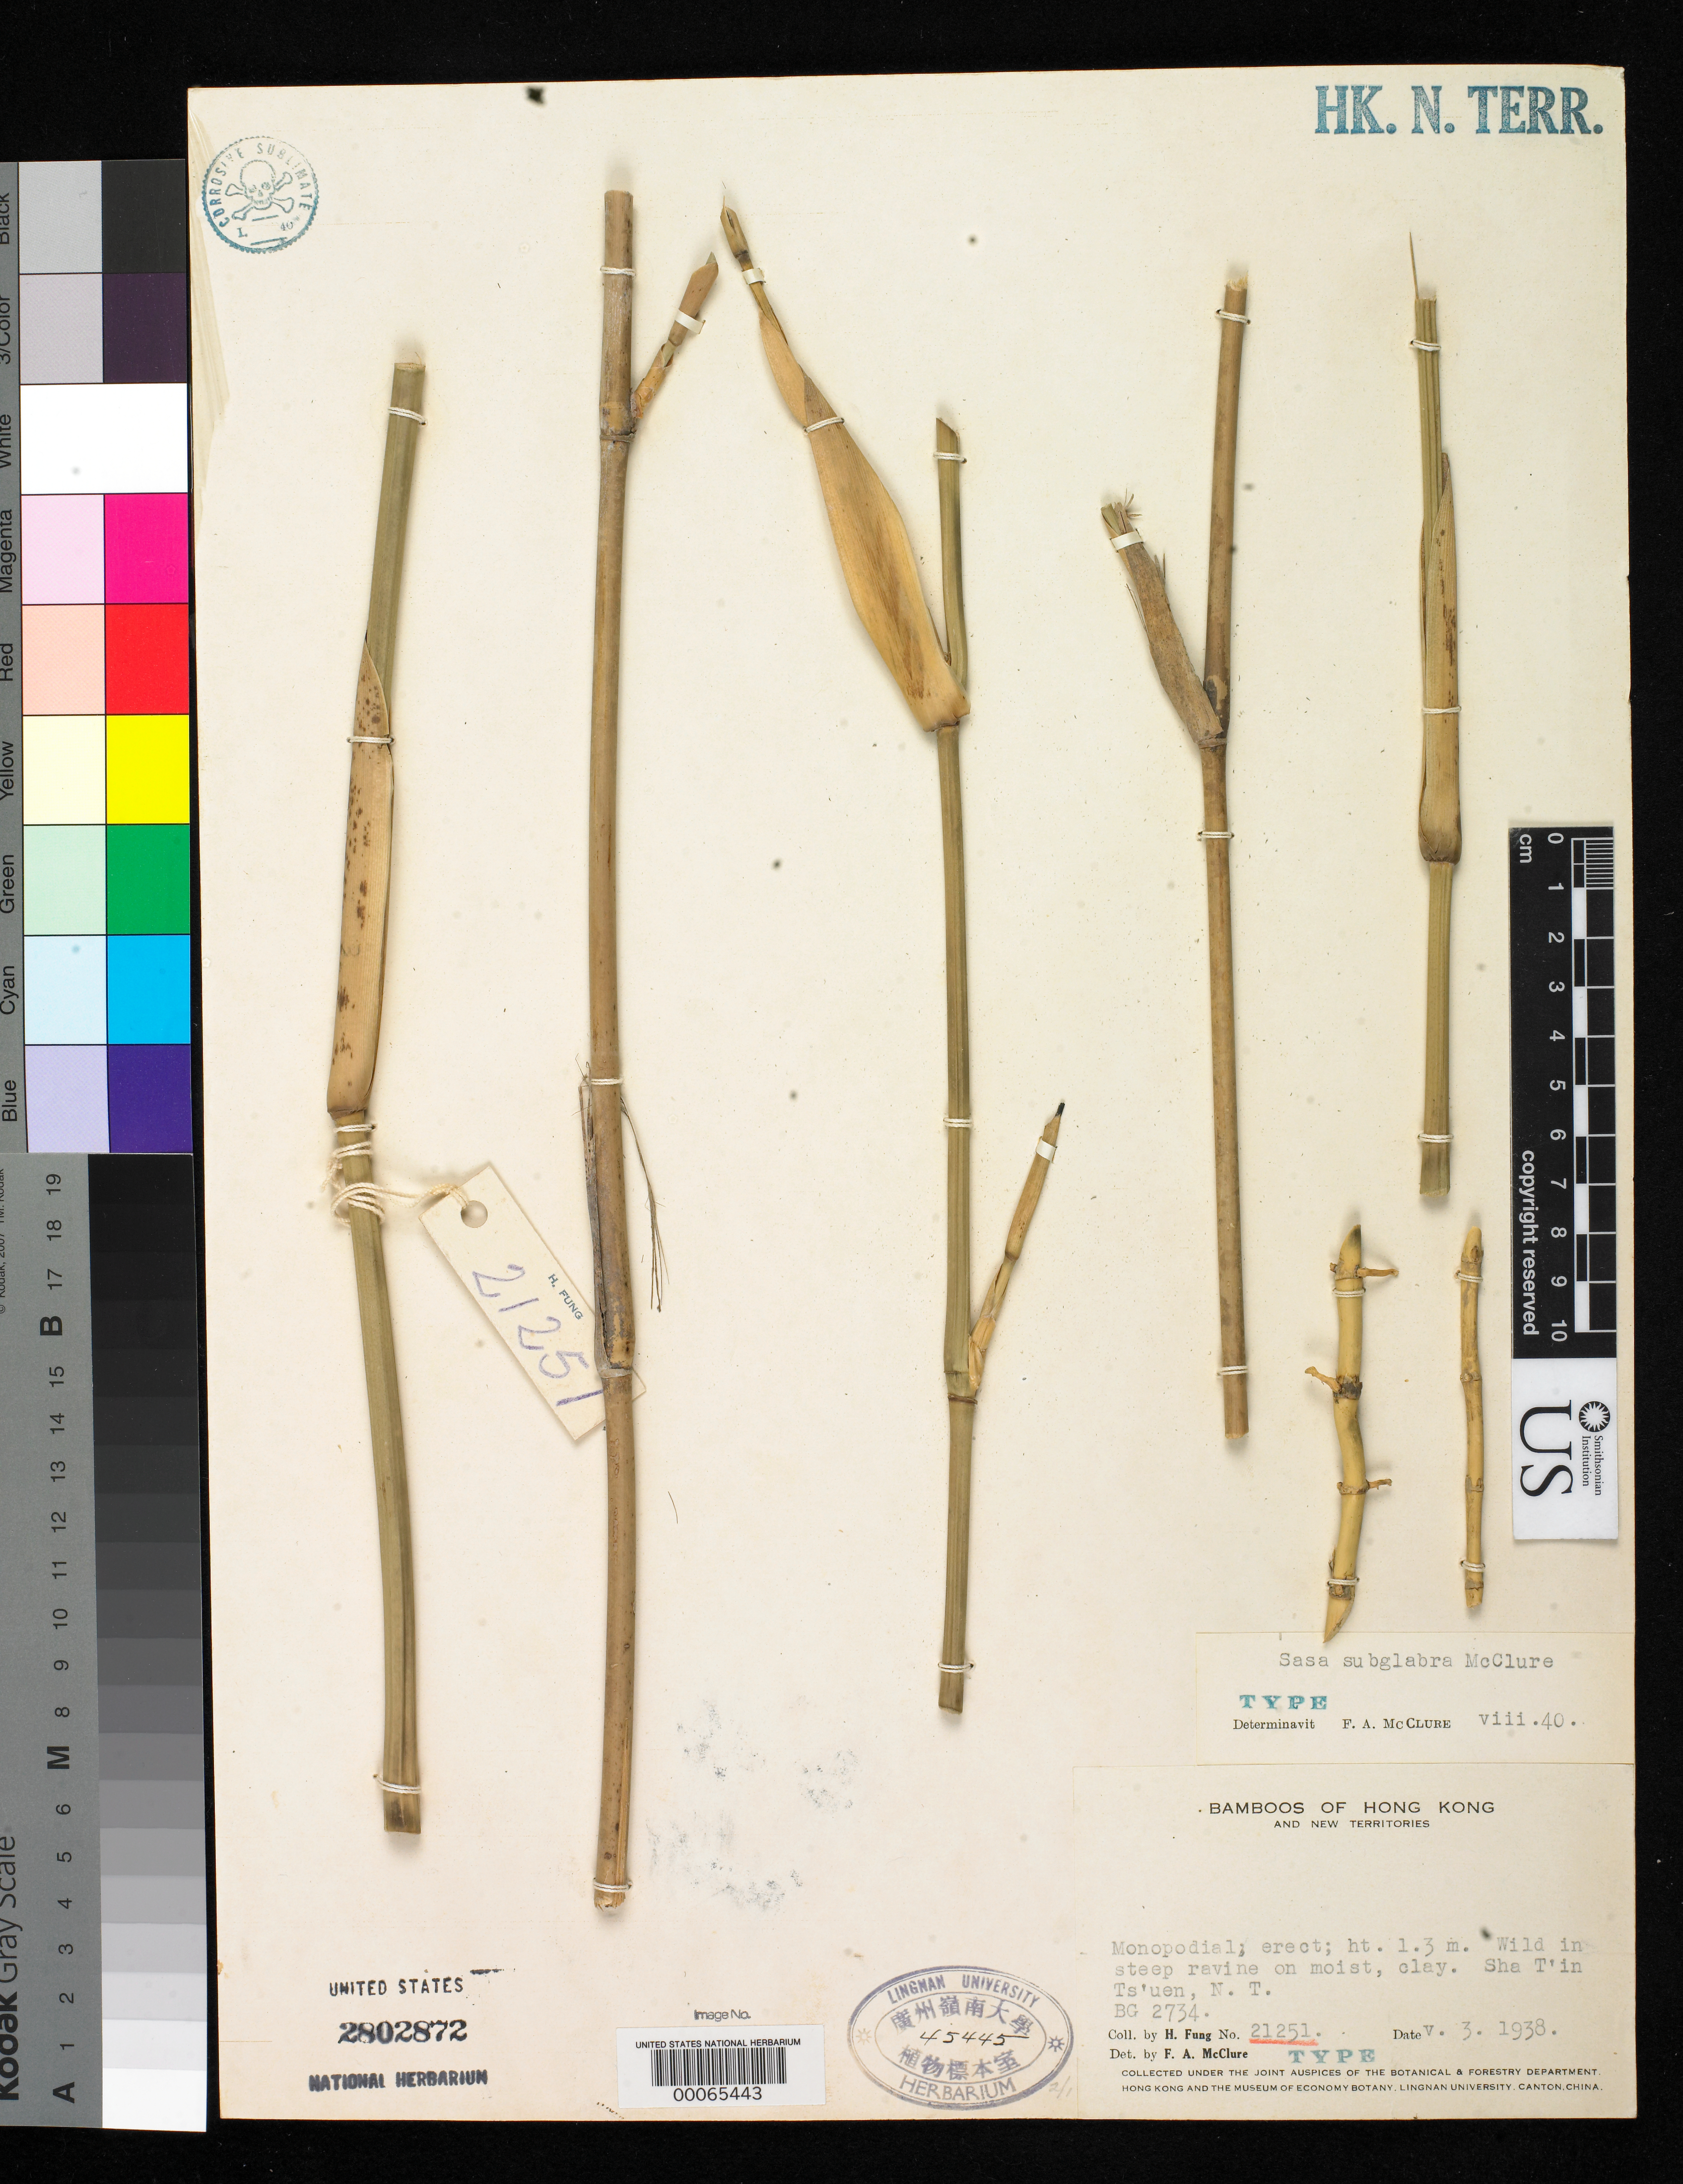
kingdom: Plantae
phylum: Tracheophyta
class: Liliopsida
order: Poales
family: Poaceae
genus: Sasa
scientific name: Sasa subglabra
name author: McClure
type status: Holotype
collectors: H. L. Fung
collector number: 21251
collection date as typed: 03 May 1938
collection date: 1938-05-03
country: China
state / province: Hong Kong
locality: Sha Tin village.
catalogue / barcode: US 2802872